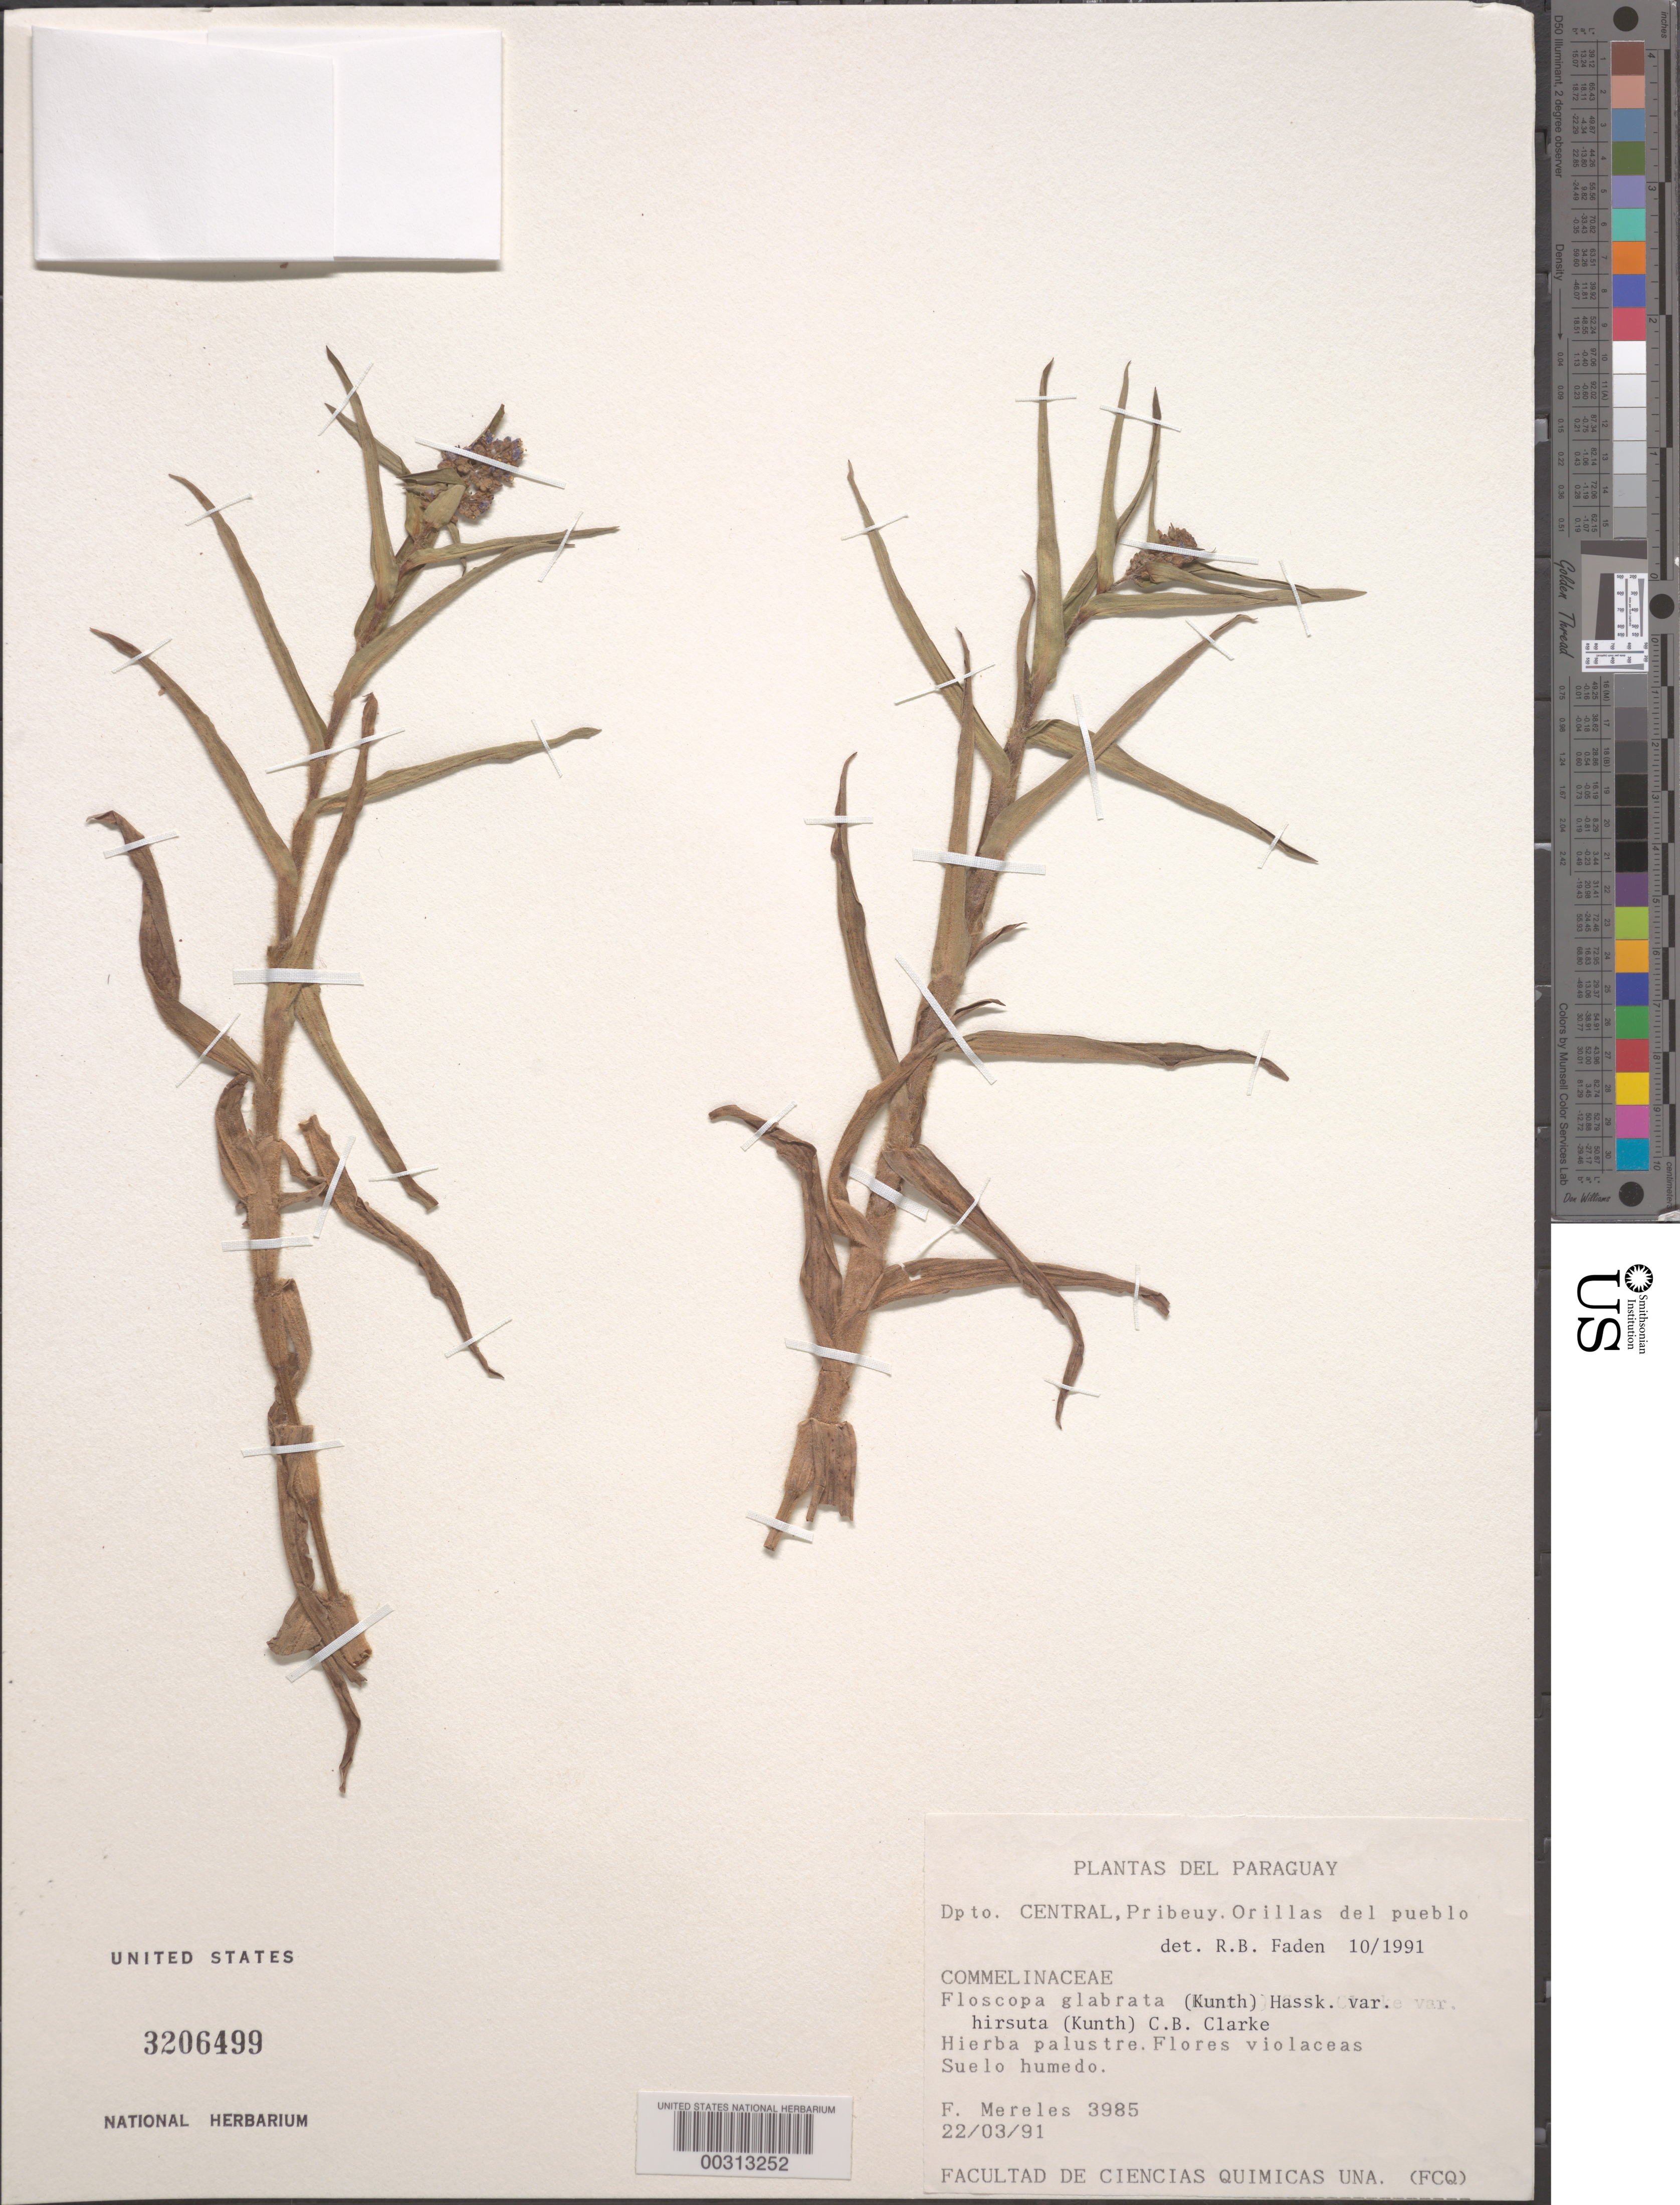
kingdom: Plantae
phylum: Tracheophyta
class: Liliopsida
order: Commelinales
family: Commelinaceae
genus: Floscopa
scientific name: Floscopa glabrata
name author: (Kunth) Hassk.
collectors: F. Merelles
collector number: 3985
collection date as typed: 22 Mar 1991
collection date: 1991-03-22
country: Paraguay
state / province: Central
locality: Pribeuy, orillas del pueblo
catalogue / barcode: US 3206499